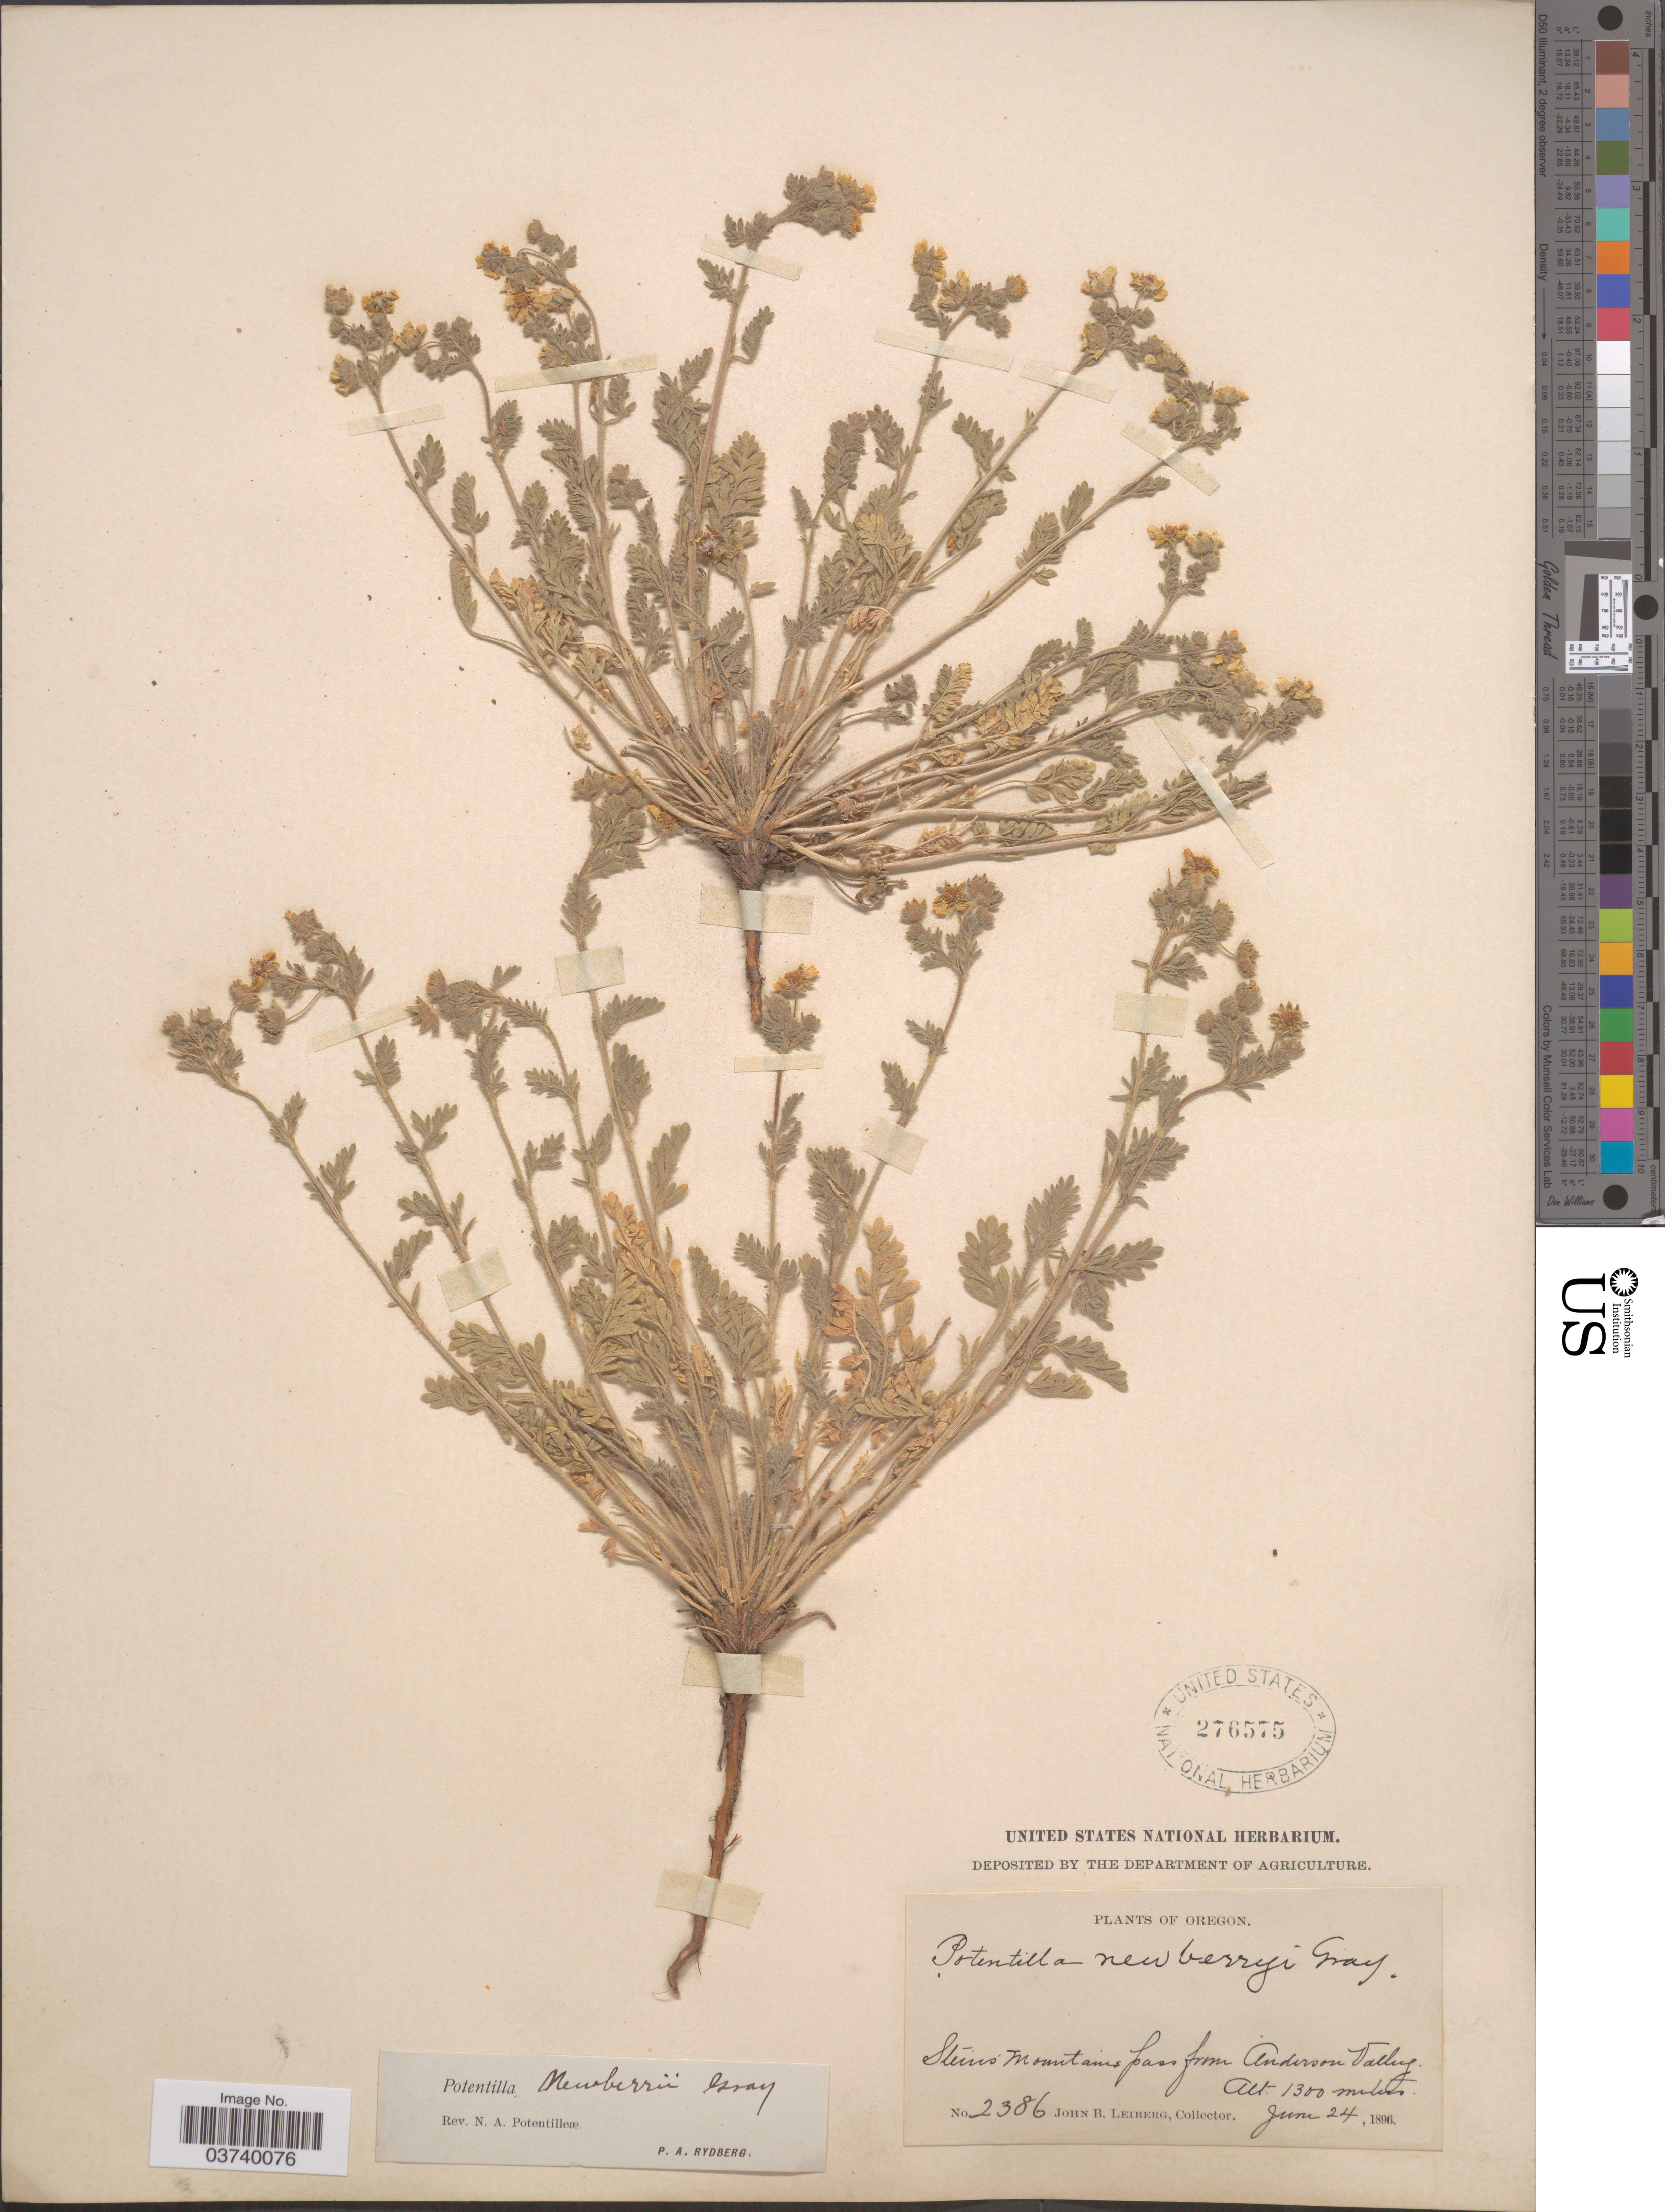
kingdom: Plantae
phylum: Tracheophyta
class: Magnoliopsida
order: Rosales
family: Rosaceae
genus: Potentilla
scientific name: Potentilla newberryi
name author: A. Gray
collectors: J. B. Leiberg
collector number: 2386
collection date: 1896-06-24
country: United States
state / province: Oregon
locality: Steins Mountains Pass from Anderson Valley.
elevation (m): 1300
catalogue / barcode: US 276575